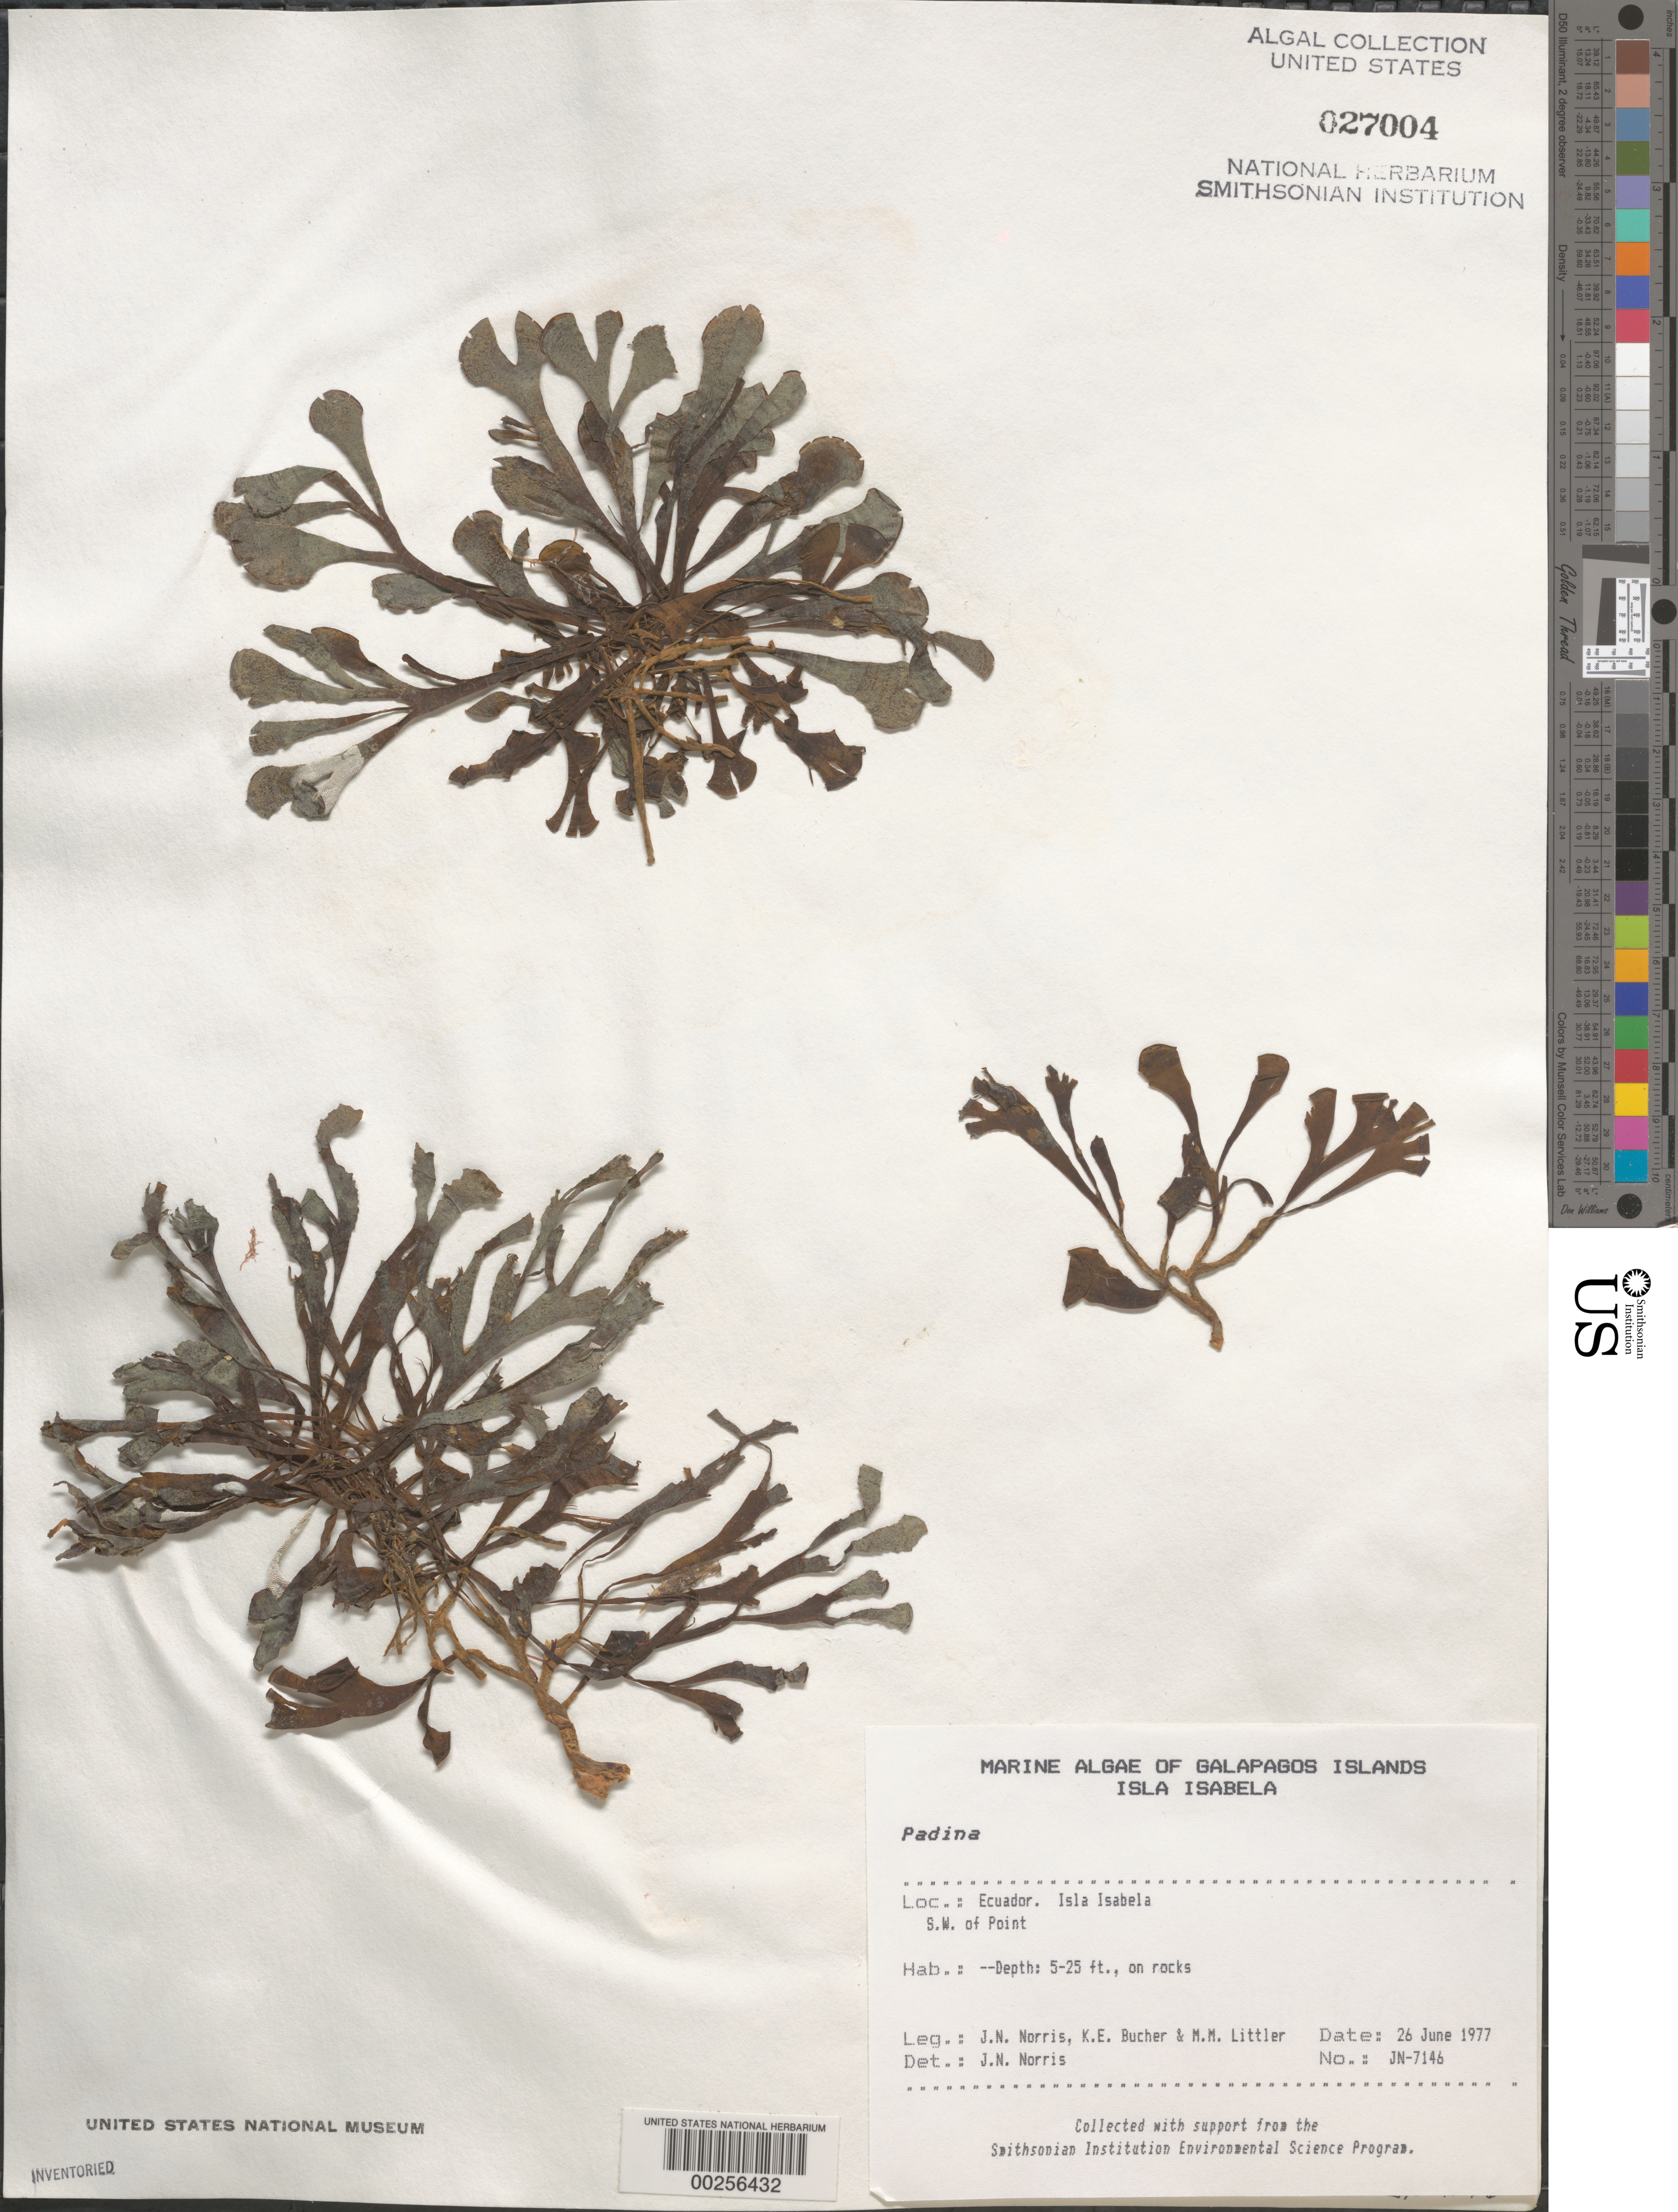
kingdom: Chromista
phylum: Ochrophyta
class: Phaeophyceae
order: Dictyotales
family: Dictyotaceae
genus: Padina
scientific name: Padina sp.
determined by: Norris, James N.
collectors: J. N. Norris, K. E. Bucher & M. M. Littler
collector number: JN-7146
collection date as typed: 26 Jun 1977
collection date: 1977-06-26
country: Ecuador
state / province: Colón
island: Isabela [Albemarle]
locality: Southwest of Punta Albemarle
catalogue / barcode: US 27004